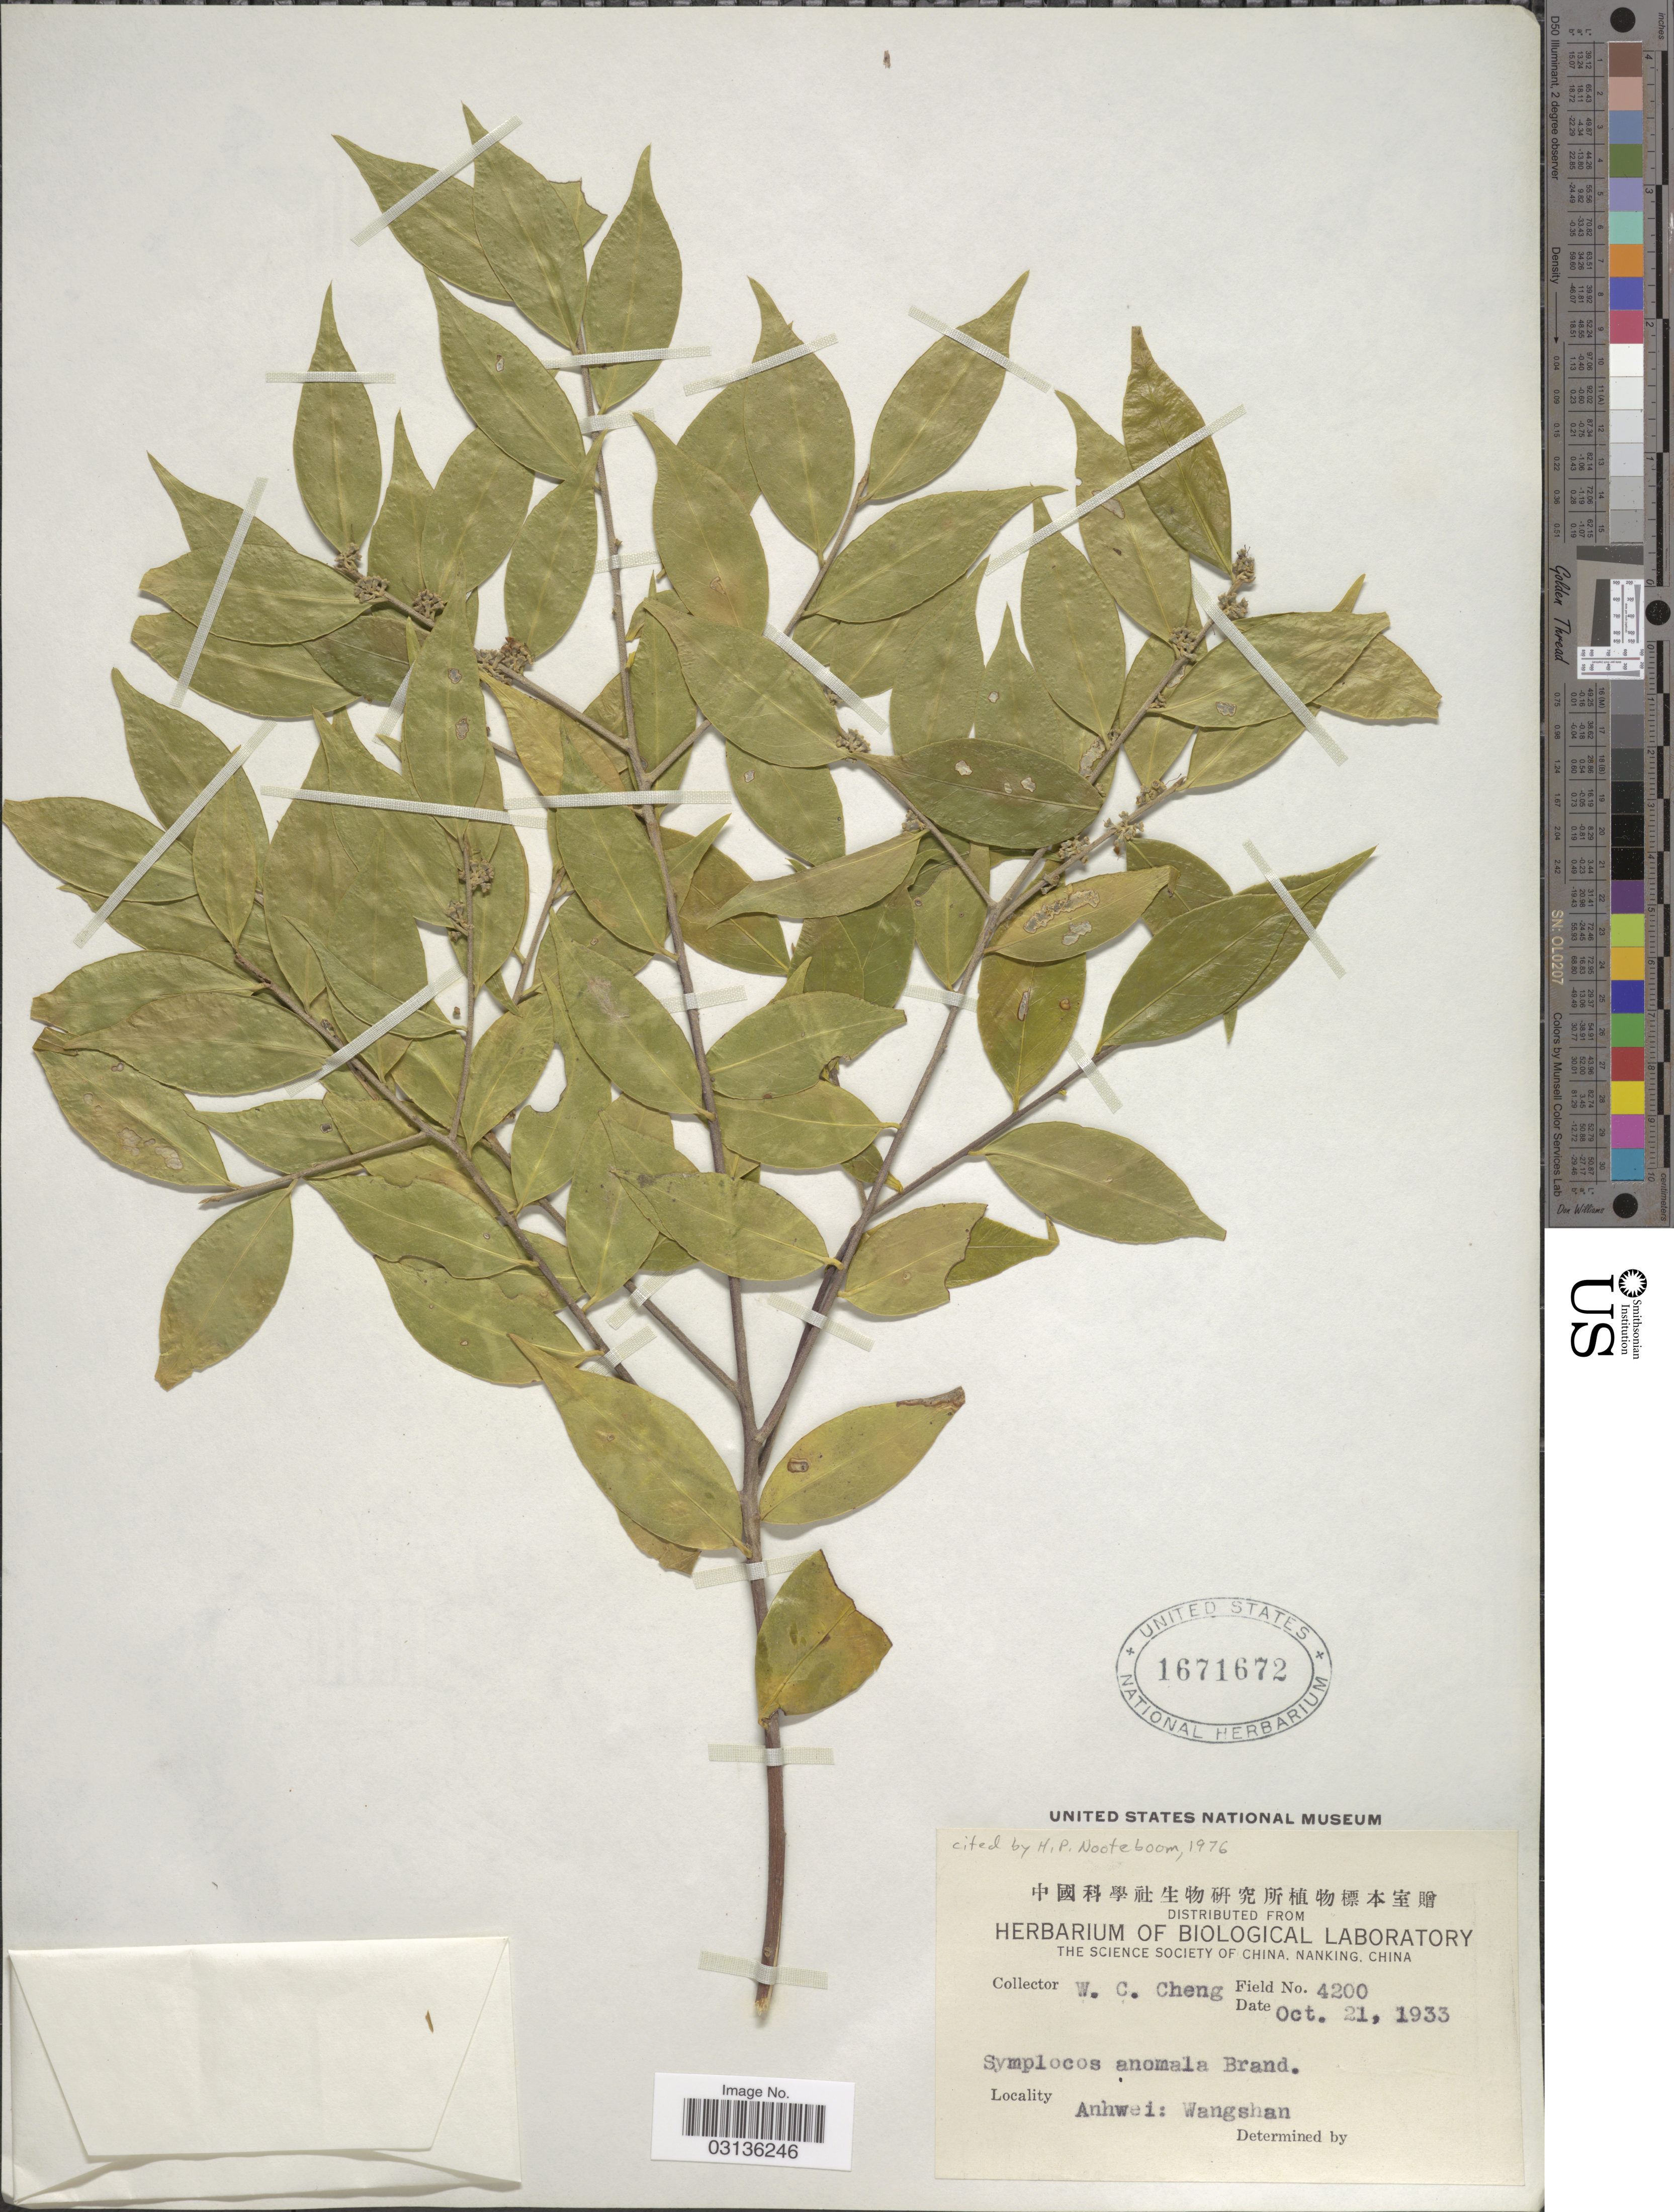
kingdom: Plantae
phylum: Tracheophyta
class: Magnoliopsida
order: Ericales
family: Symplocaceae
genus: Symplocos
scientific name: Symplocos anomala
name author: Brand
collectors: W. C. Cheng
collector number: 4200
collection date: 1933-10-21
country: China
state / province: Anhui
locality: Anhwei: Wangshan.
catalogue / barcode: US 1671672